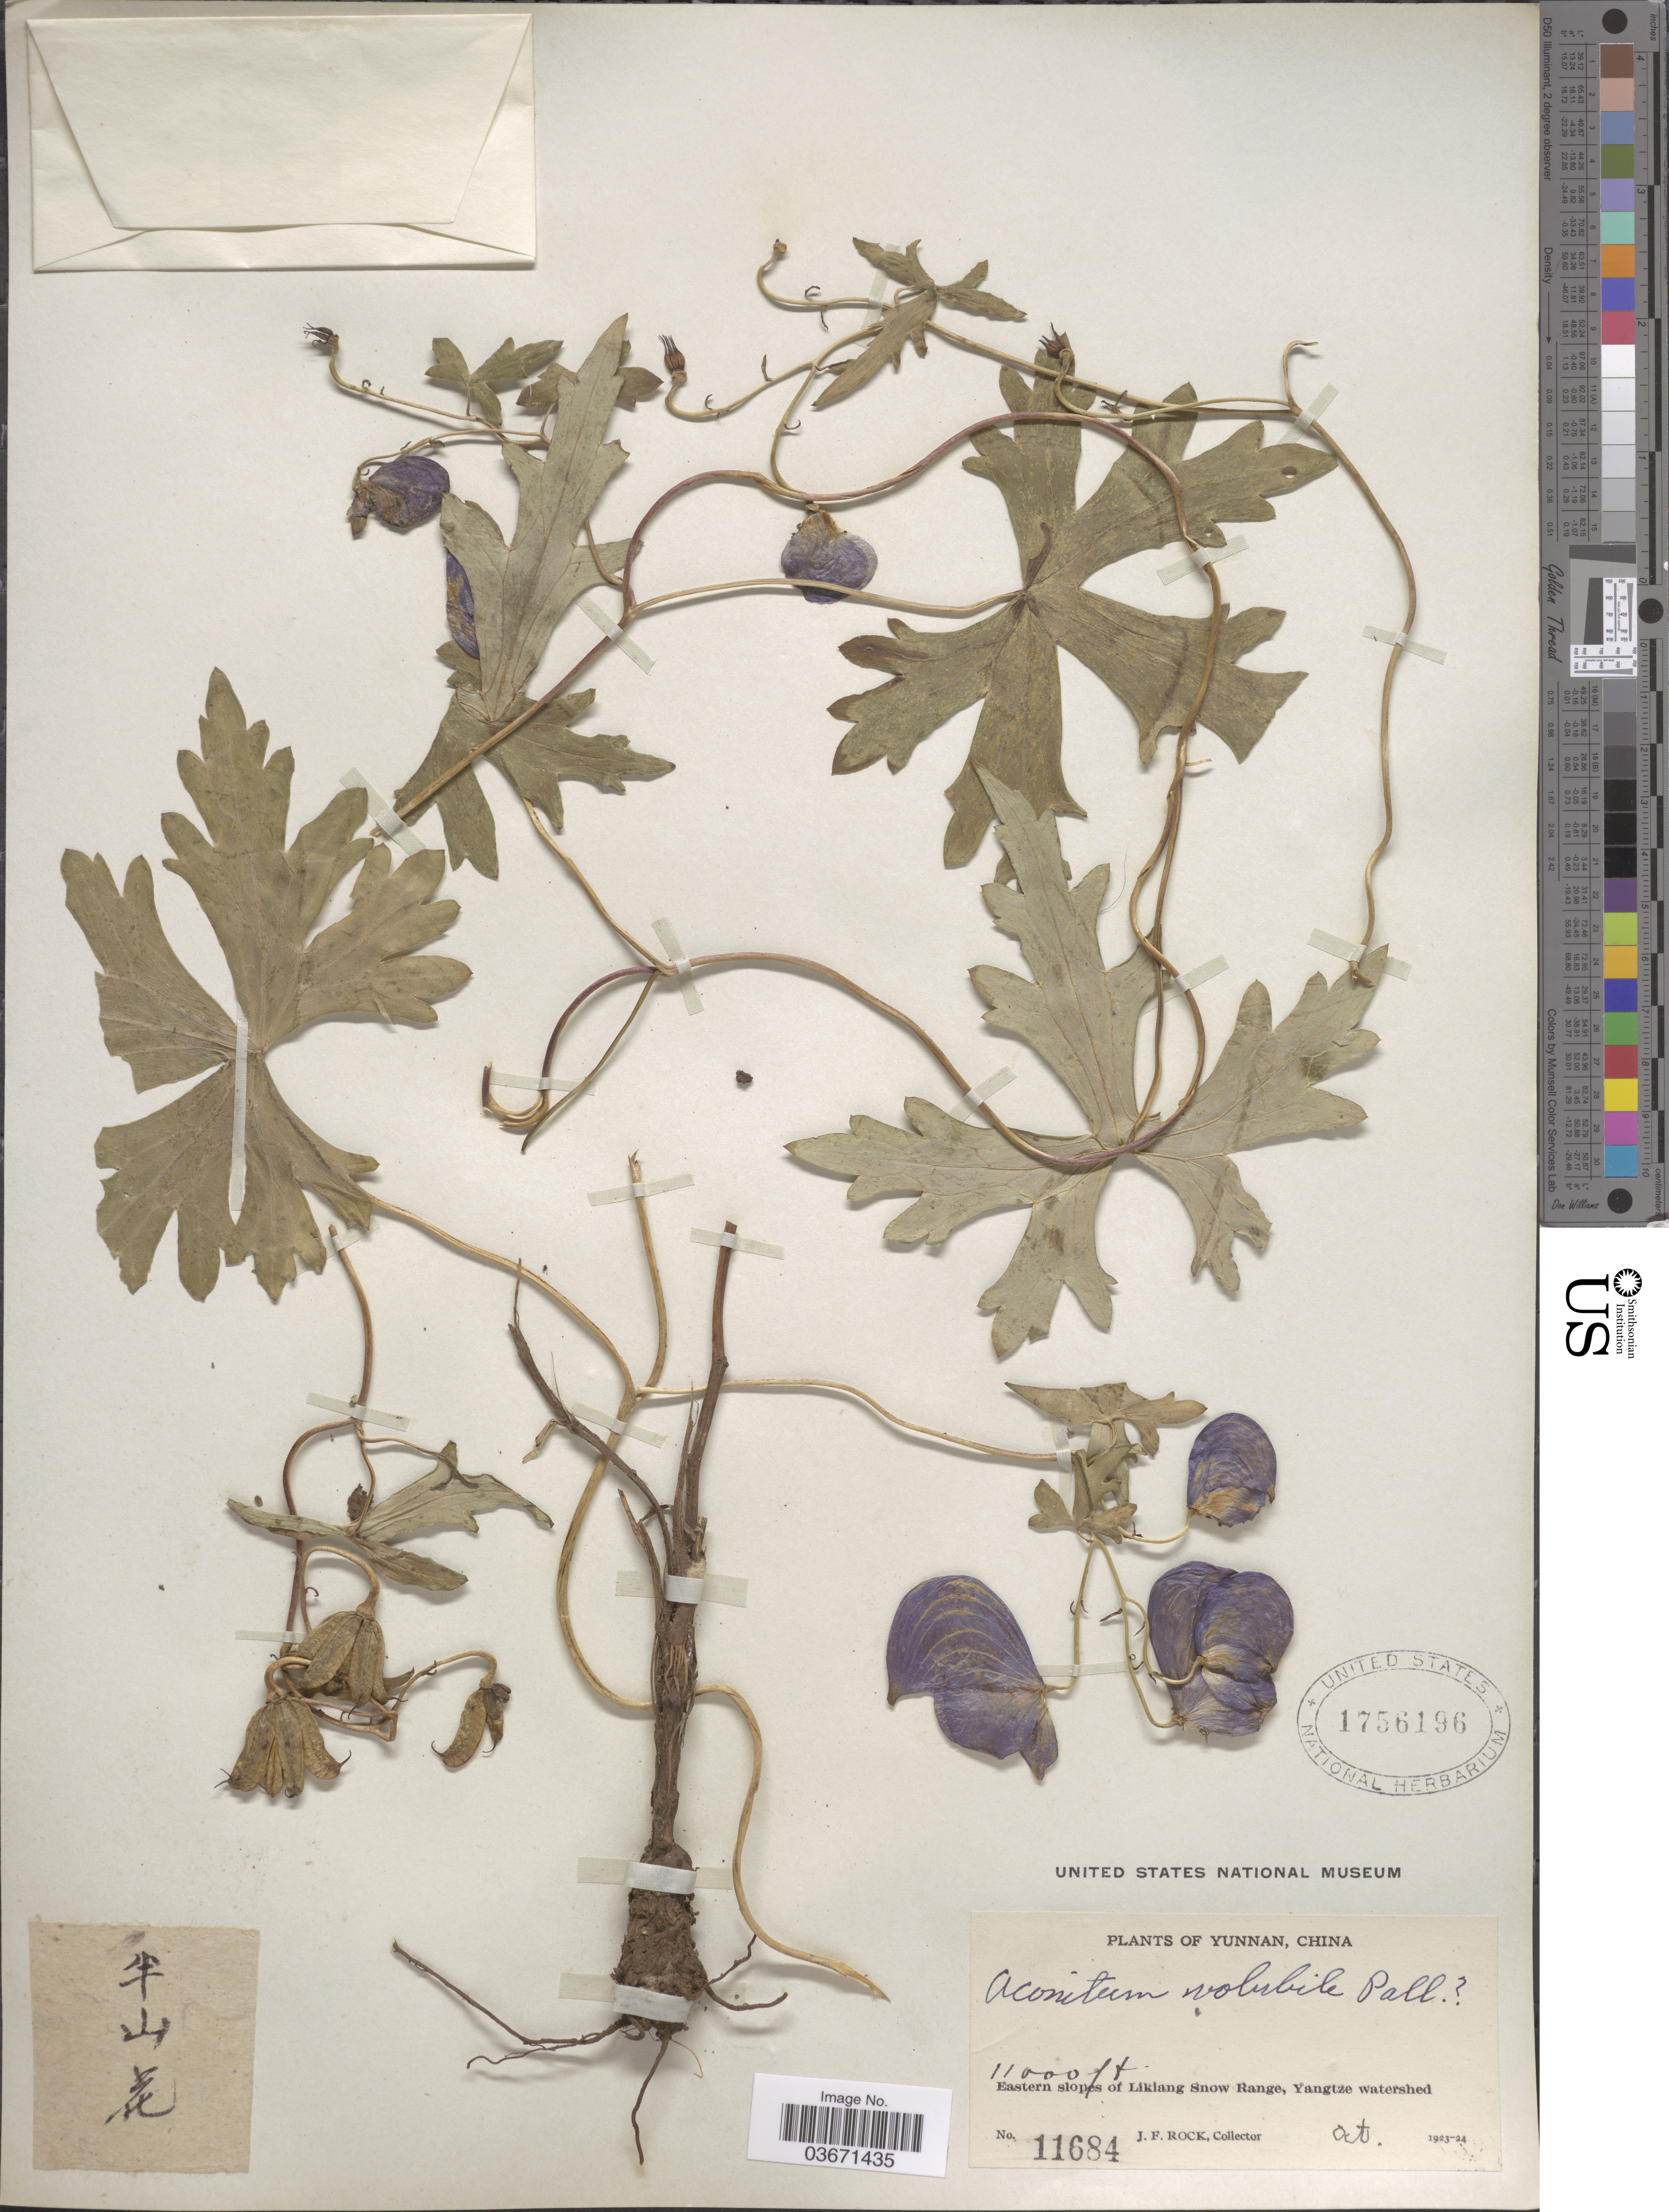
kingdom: Plantae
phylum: Tracheophyta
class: Magnoliopsida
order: Ranunculales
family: Ranunculaceae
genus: Aconitum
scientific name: Aconitum volubile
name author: Pall. ex Koelle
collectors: J. Rock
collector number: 11684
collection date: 1923-10/1924-10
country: China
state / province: Yunnan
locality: Eastern slopes of Likiang Snow Range, Yangtze watershed.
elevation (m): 3048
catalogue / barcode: US 1756196